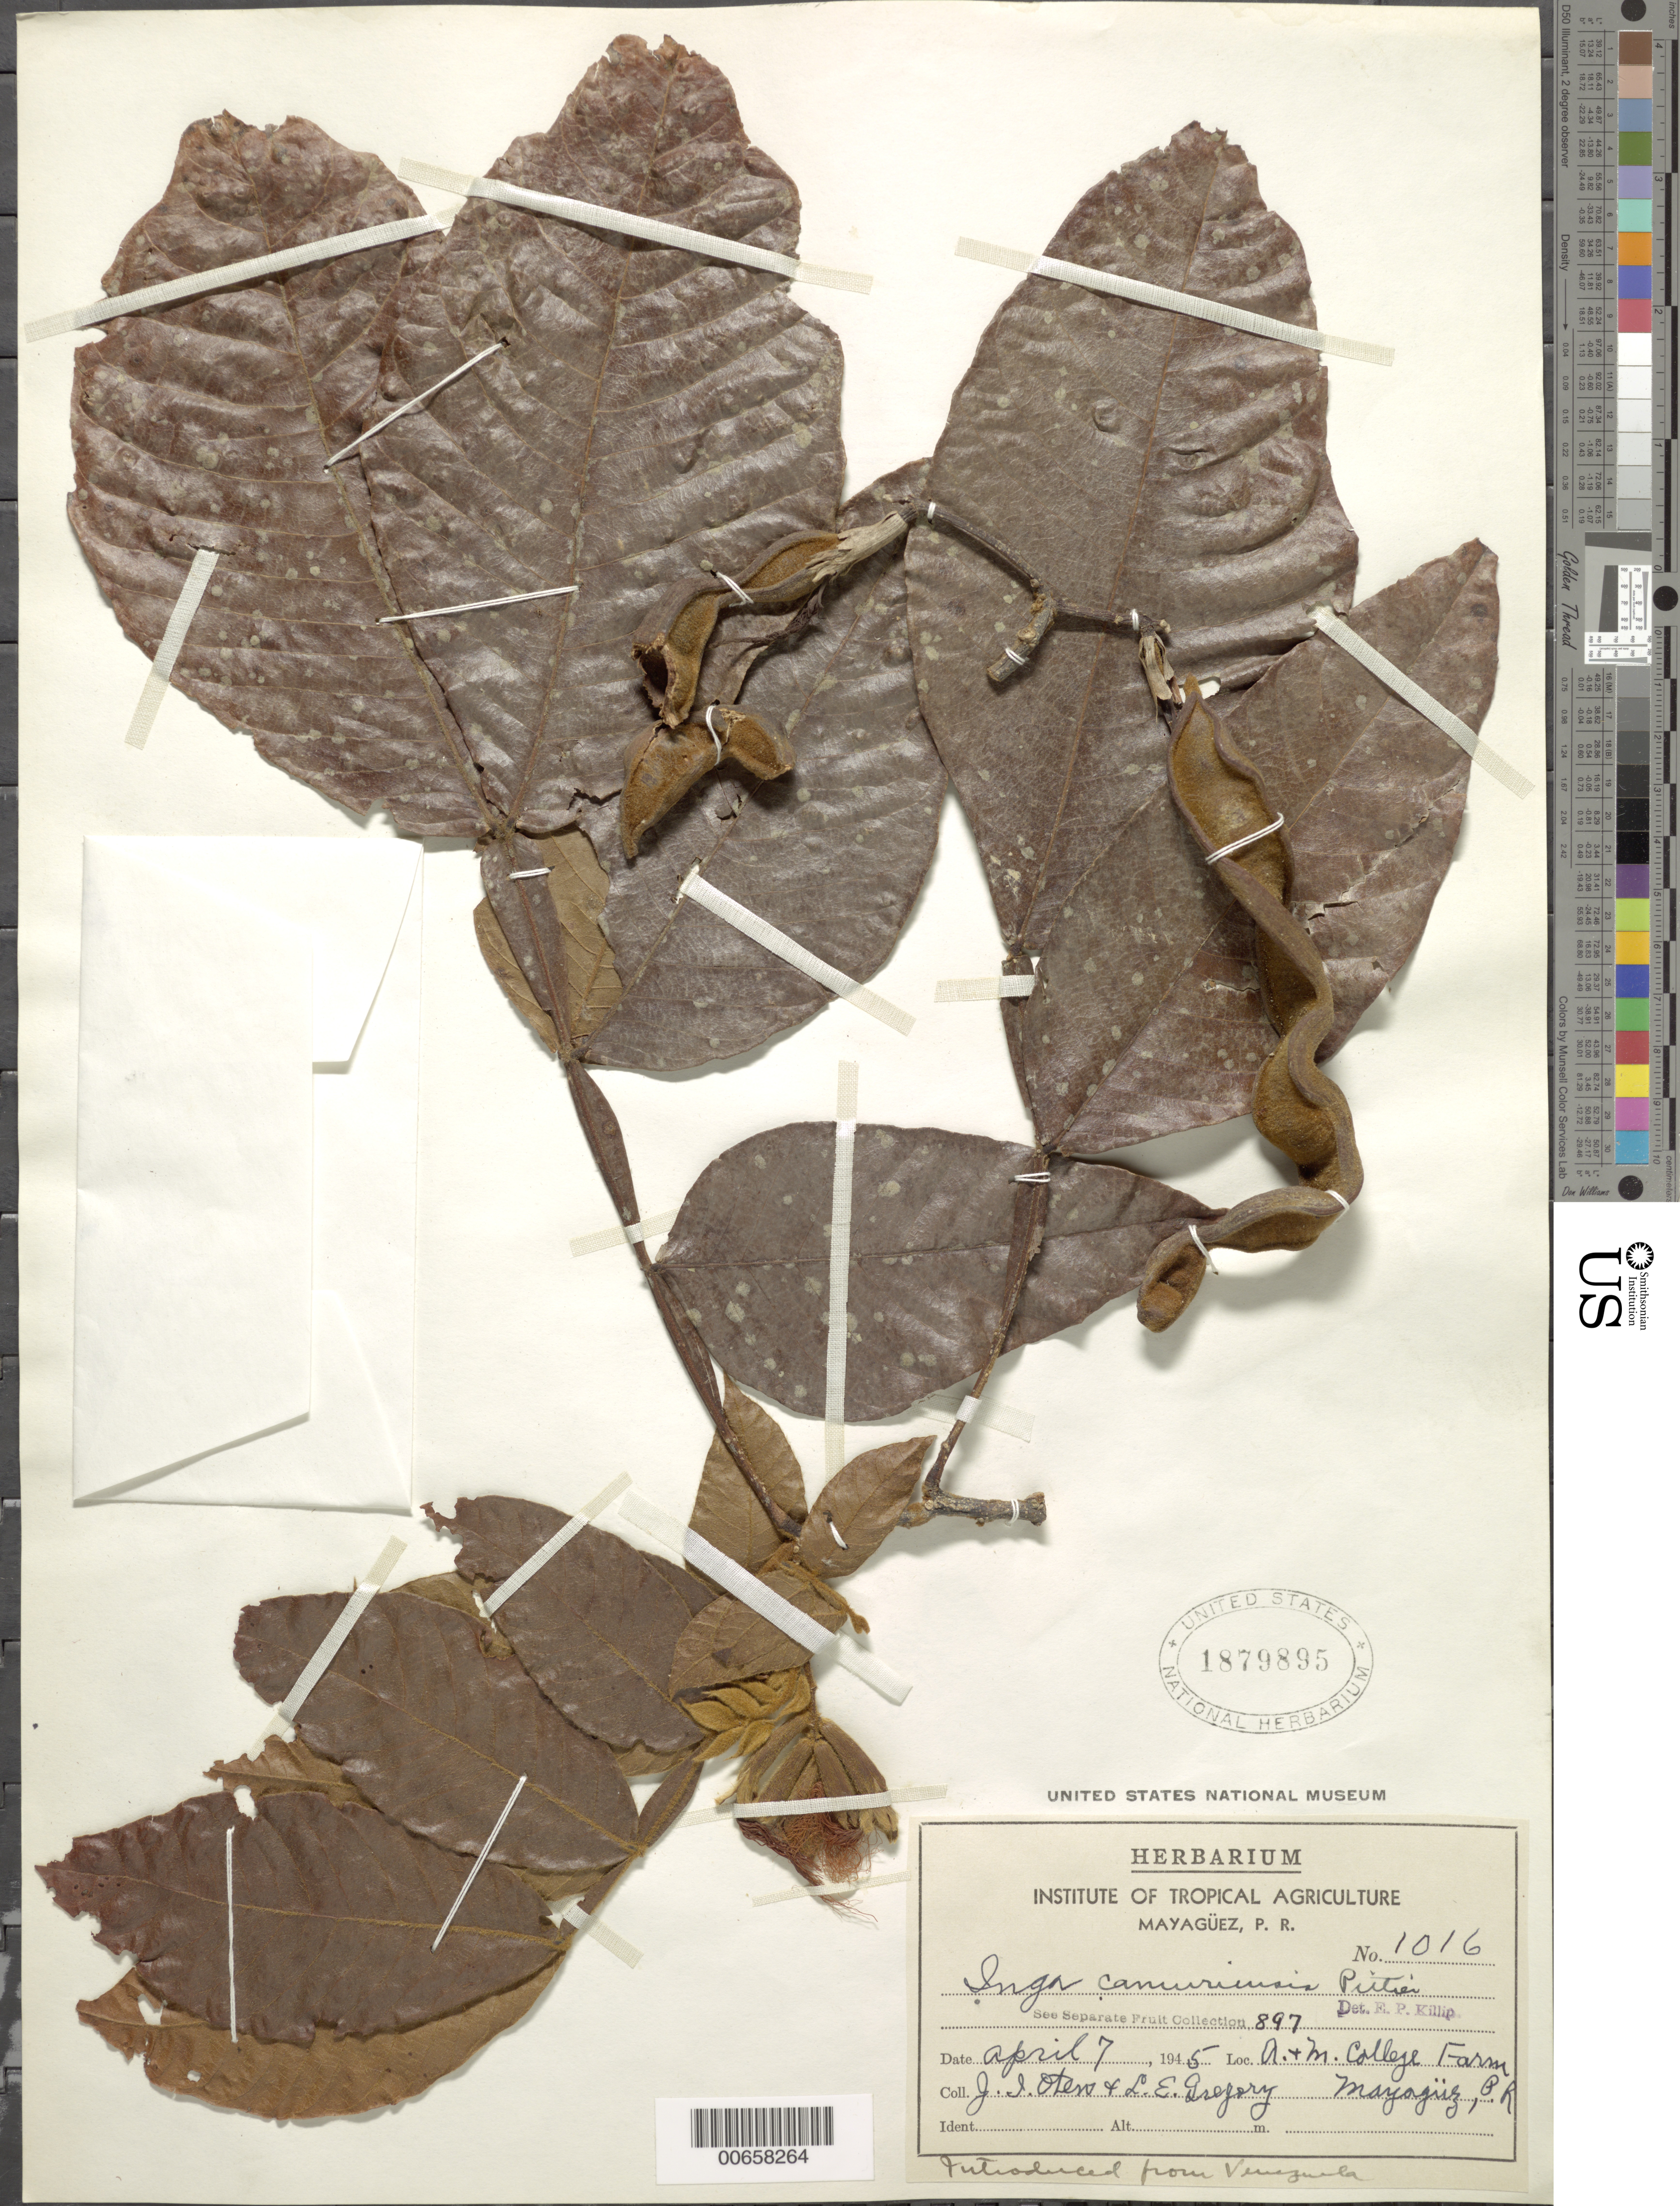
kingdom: Plantae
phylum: Tracheophyta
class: Magnoliopsida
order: Fabales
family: Fabaceae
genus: Inga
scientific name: Inga camuriensis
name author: Pittier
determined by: Killip, Ellsworth P.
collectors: J. Otero & L. E. Gregory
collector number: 1016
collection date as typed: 07 Apr 1945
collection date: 1945-04-07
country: Puerto Rico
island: Greater Antilles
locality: Mayaguez, A.&M. College Farm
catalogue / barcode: US 1879895